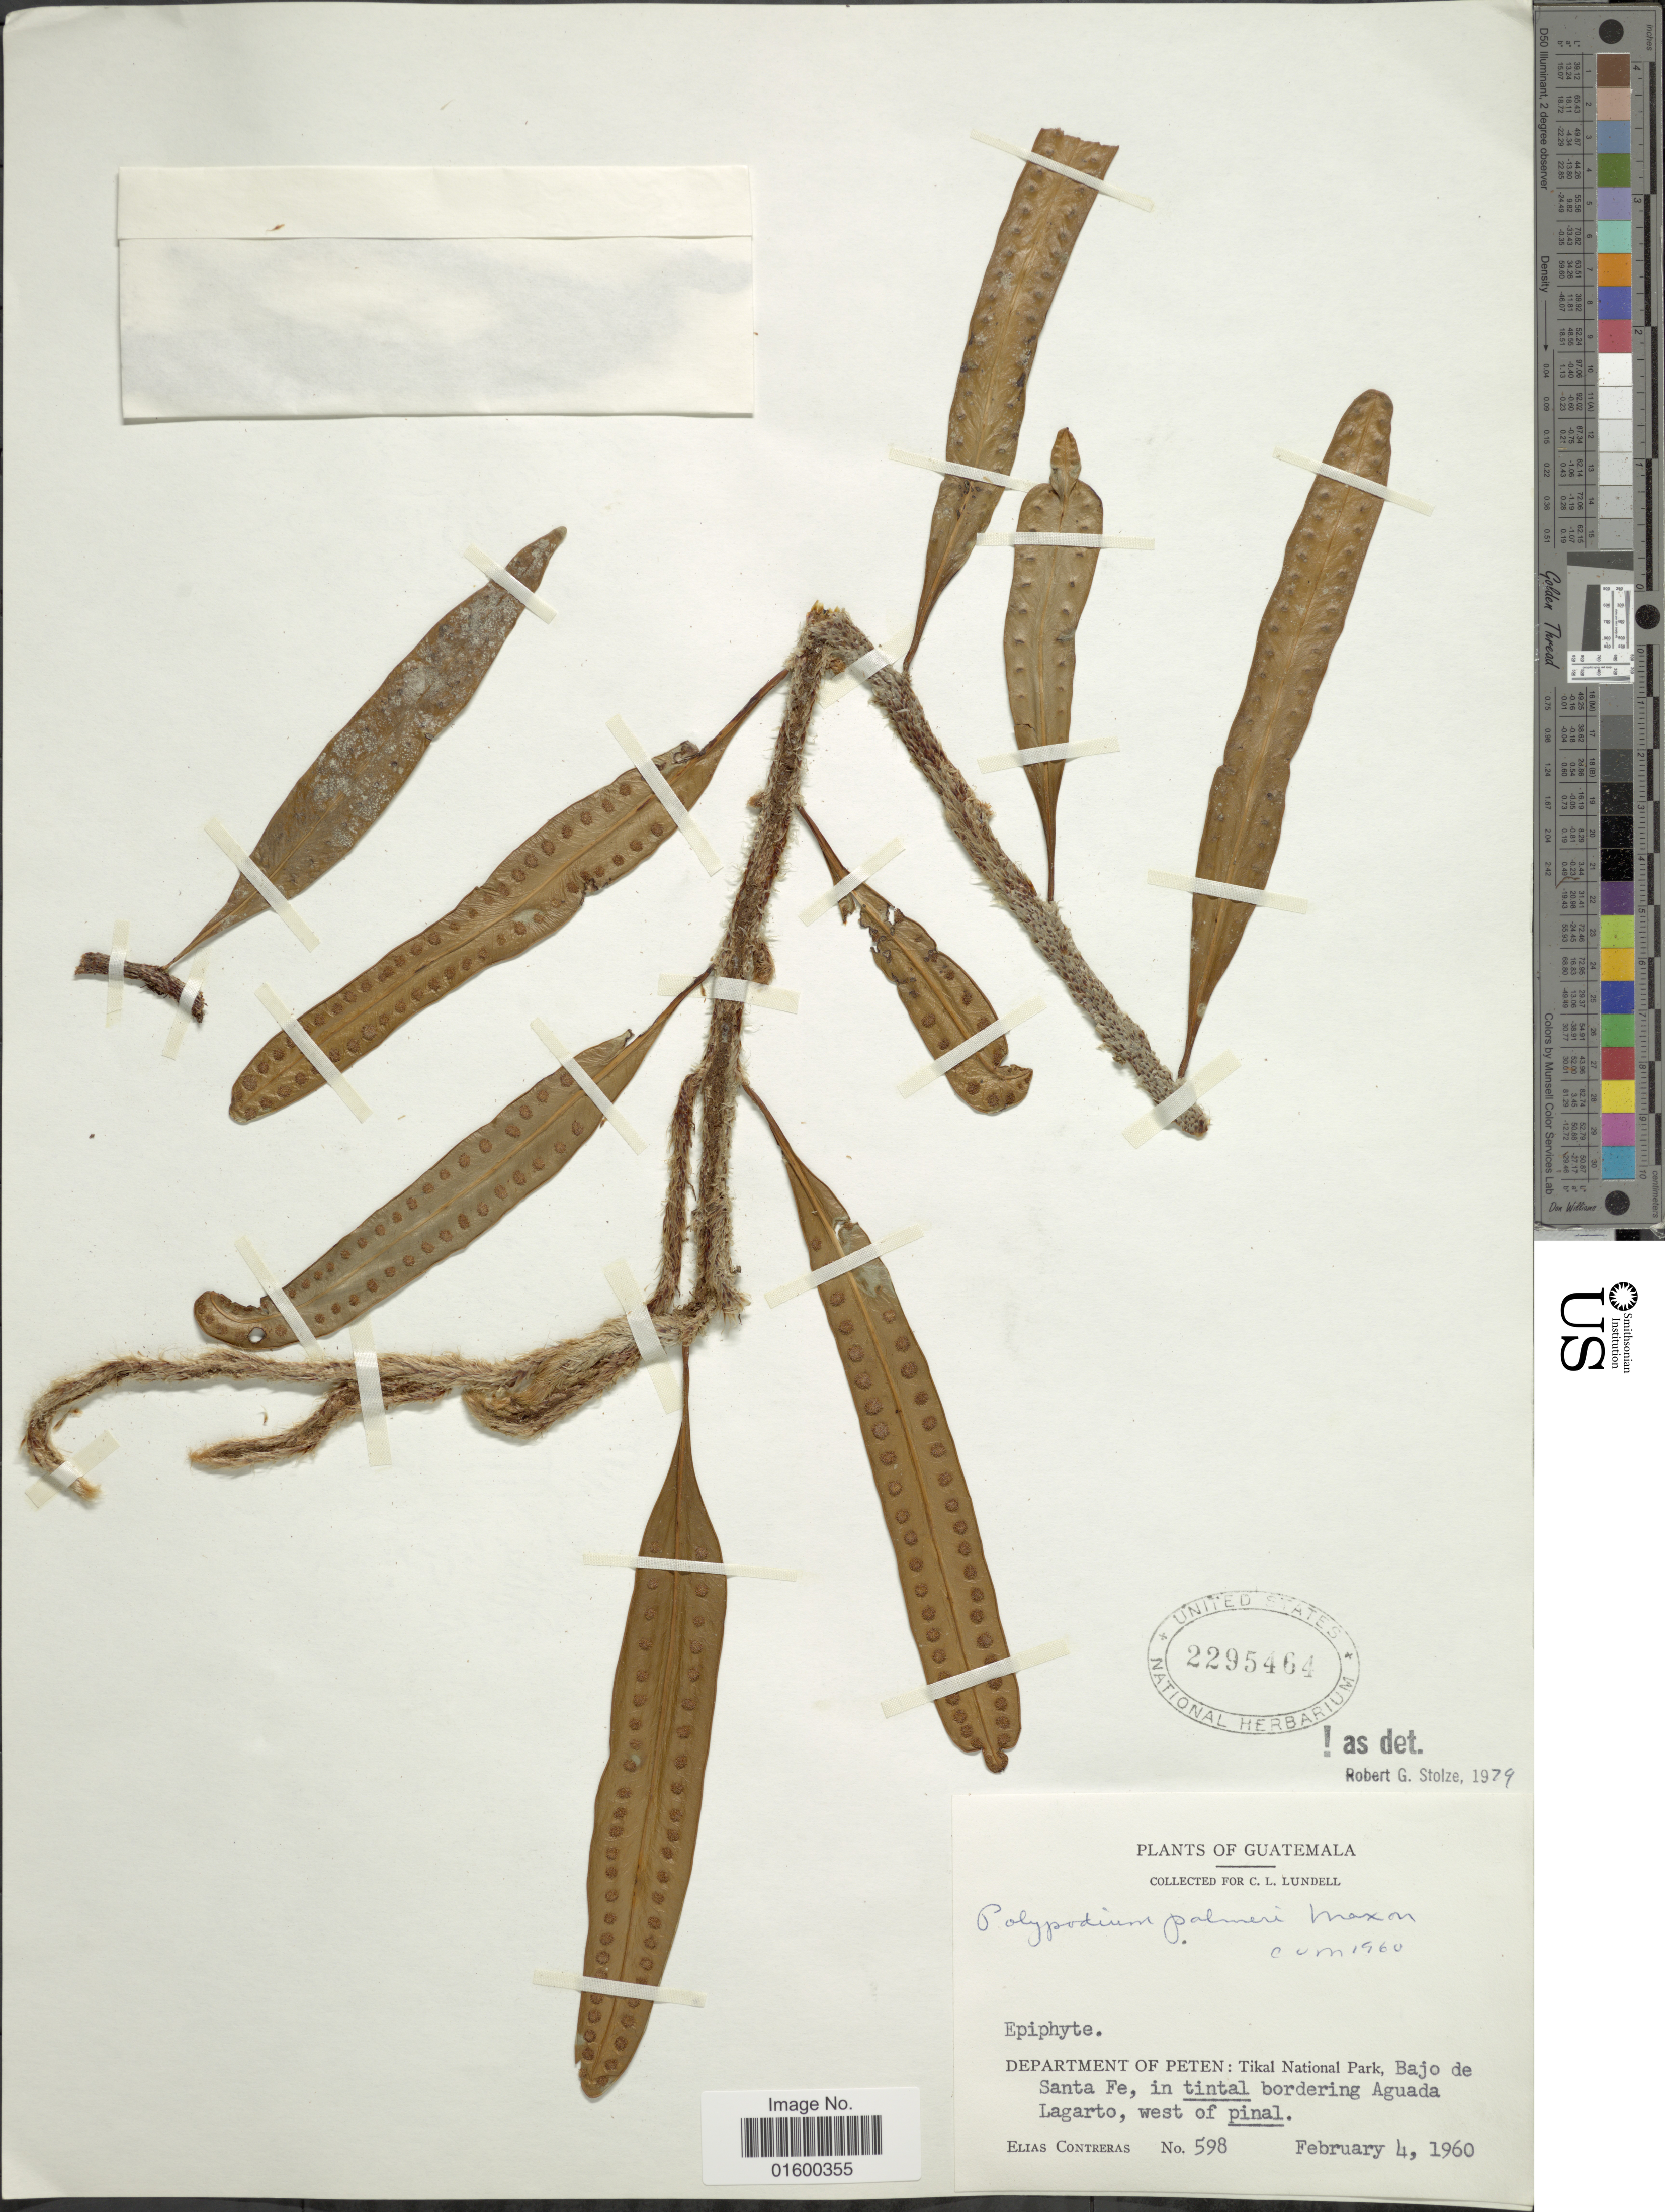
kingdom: Plantae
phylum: Tracheophyta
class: Polypodiopsida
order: Polypodiales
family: Polypodiaceae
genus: Microgramma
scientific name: Microgramma nitida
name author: (J. Sm.) A.R. Sm.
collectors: E. Contreras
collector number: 598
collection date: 1960-02-04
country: Guatemala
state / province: El Petén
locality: Department of Peten, Tikal National Park, Bajo de Santa Fe, in tintal bordering Aguada Lagarto, west of pinal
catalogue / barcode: US 2295464